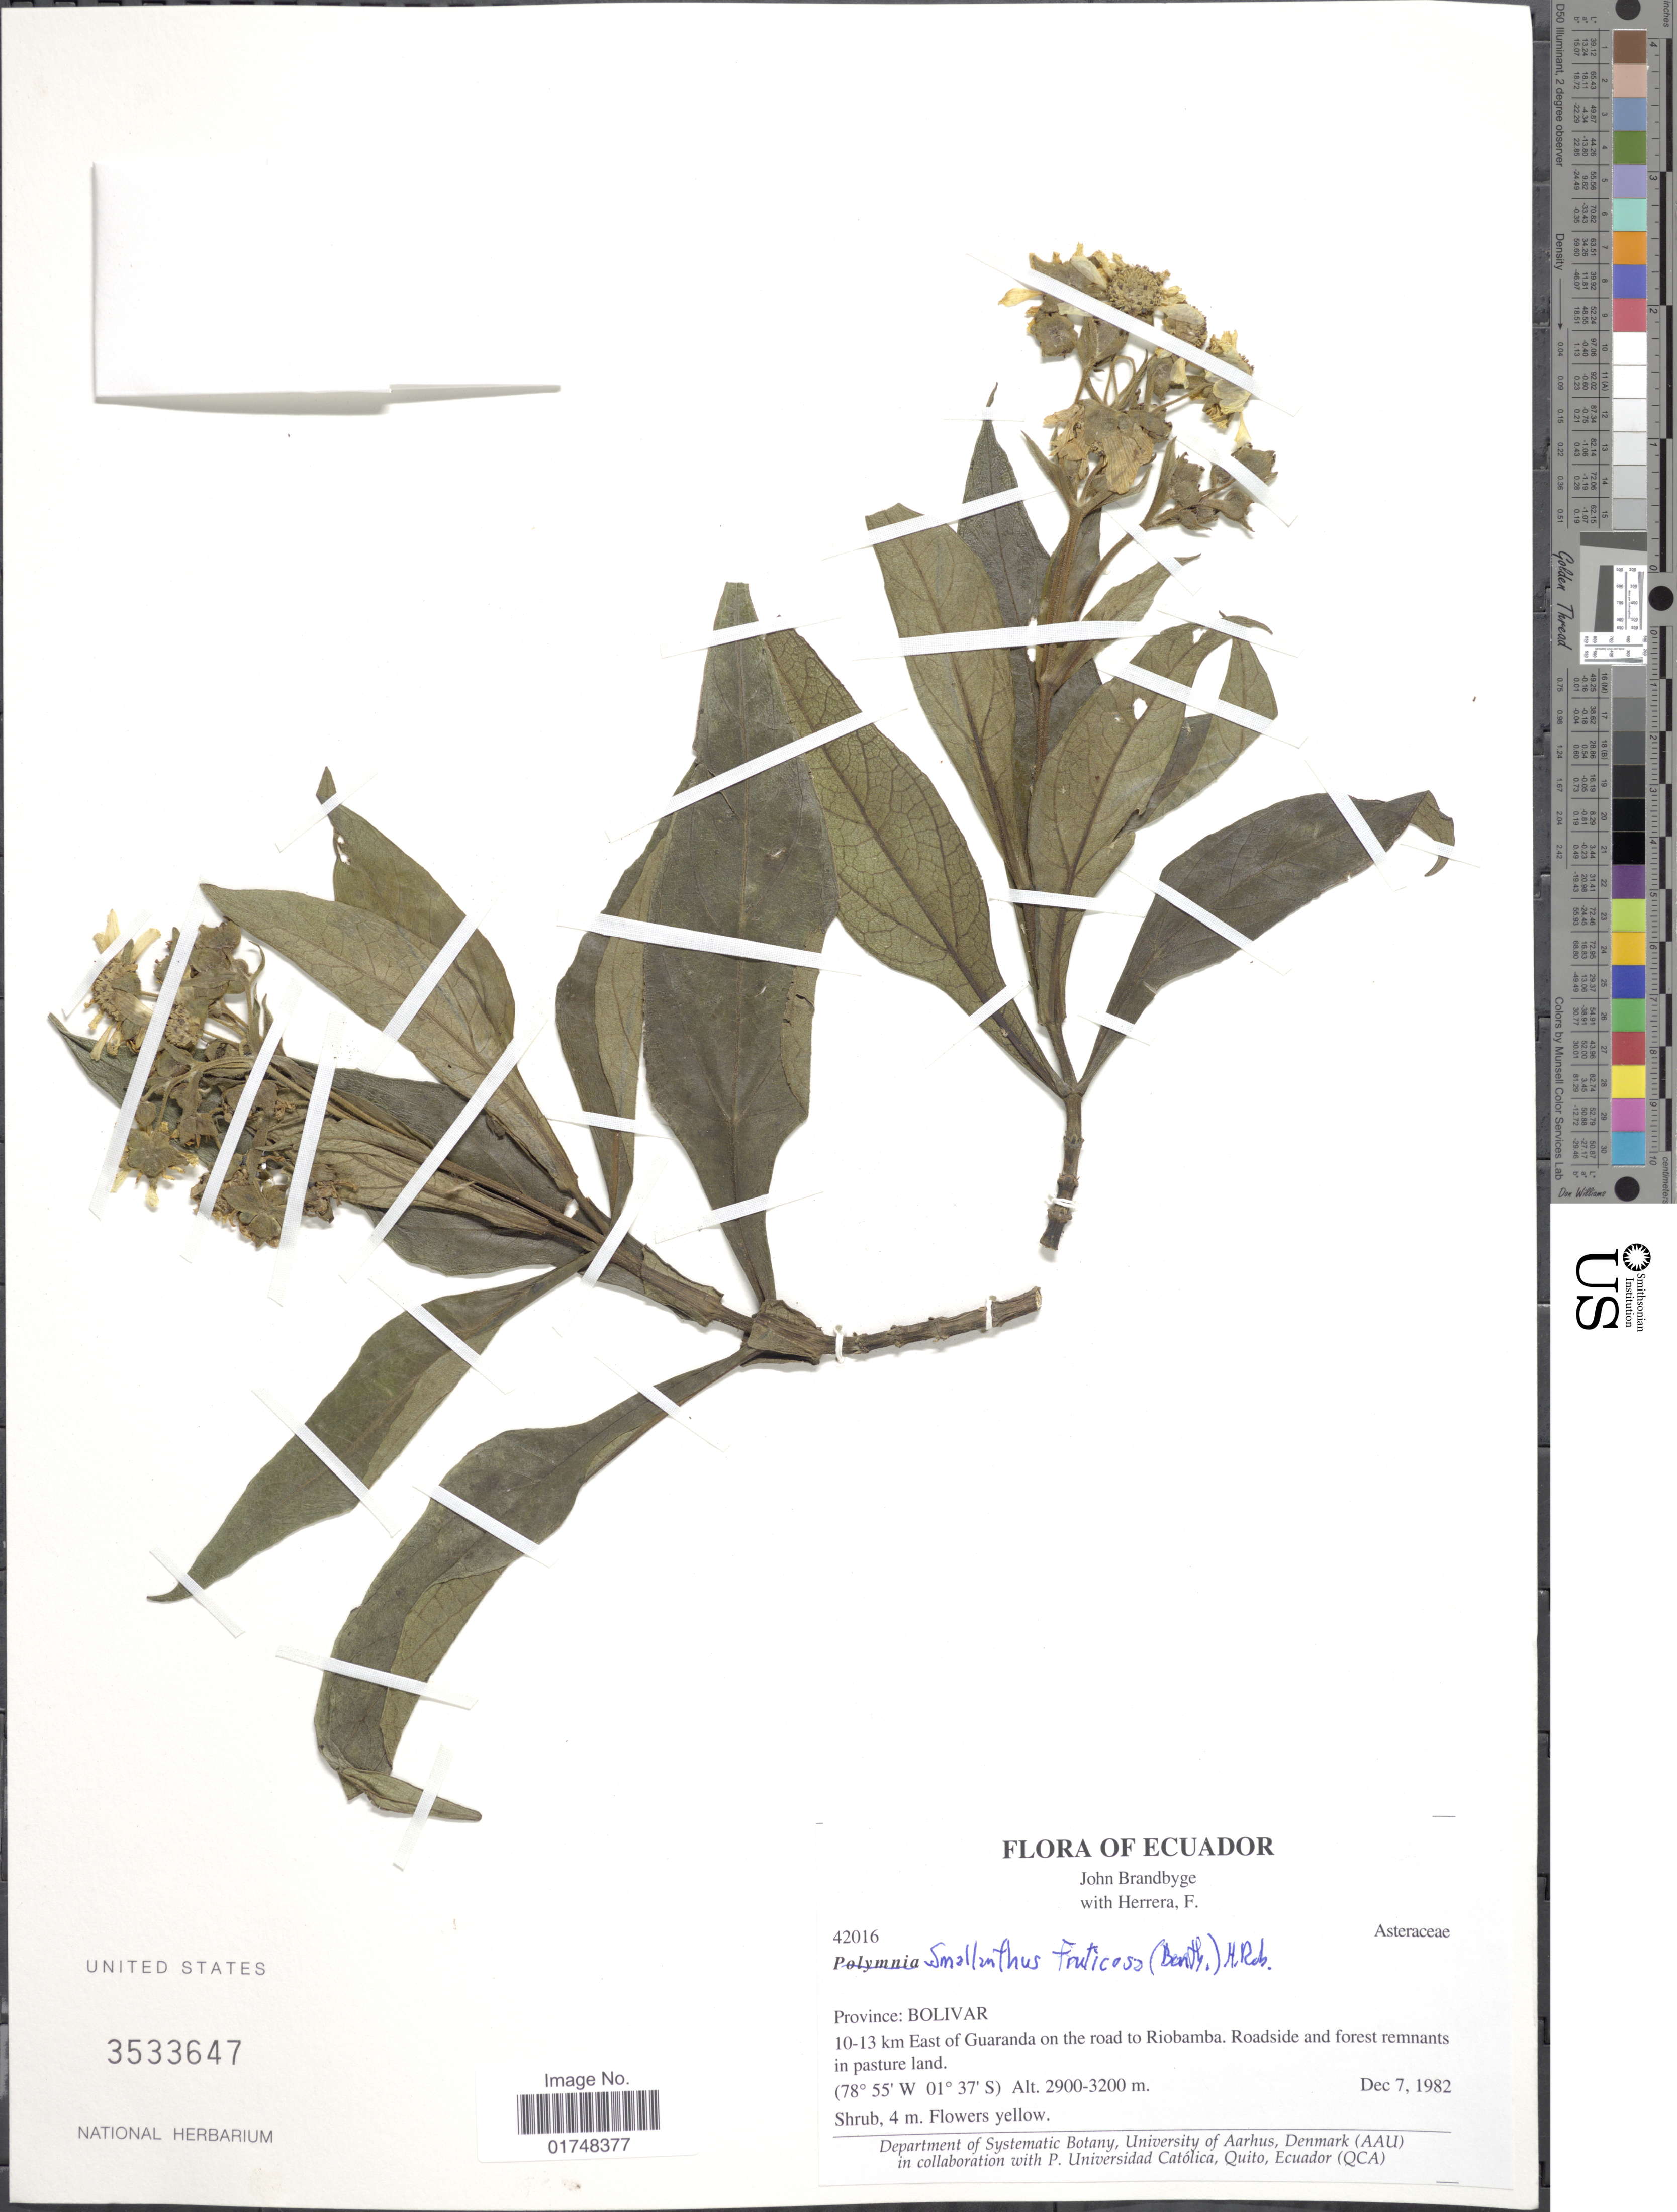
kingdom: Plantae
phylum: Tracheophyta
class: Magnoliopsida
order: Asterales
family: Asteraceae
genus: Smallanthus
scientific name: Smallanthus fruticosus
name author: (Benth.) H. Rob.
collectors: J. Brandbyge & F. Herrera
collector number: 42016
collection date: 1982-12-07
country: Ecuador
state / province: Bolívar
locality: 10-13 km East of Guaranda on the road to Riobamba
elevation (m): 2900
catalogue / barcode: US 3533647